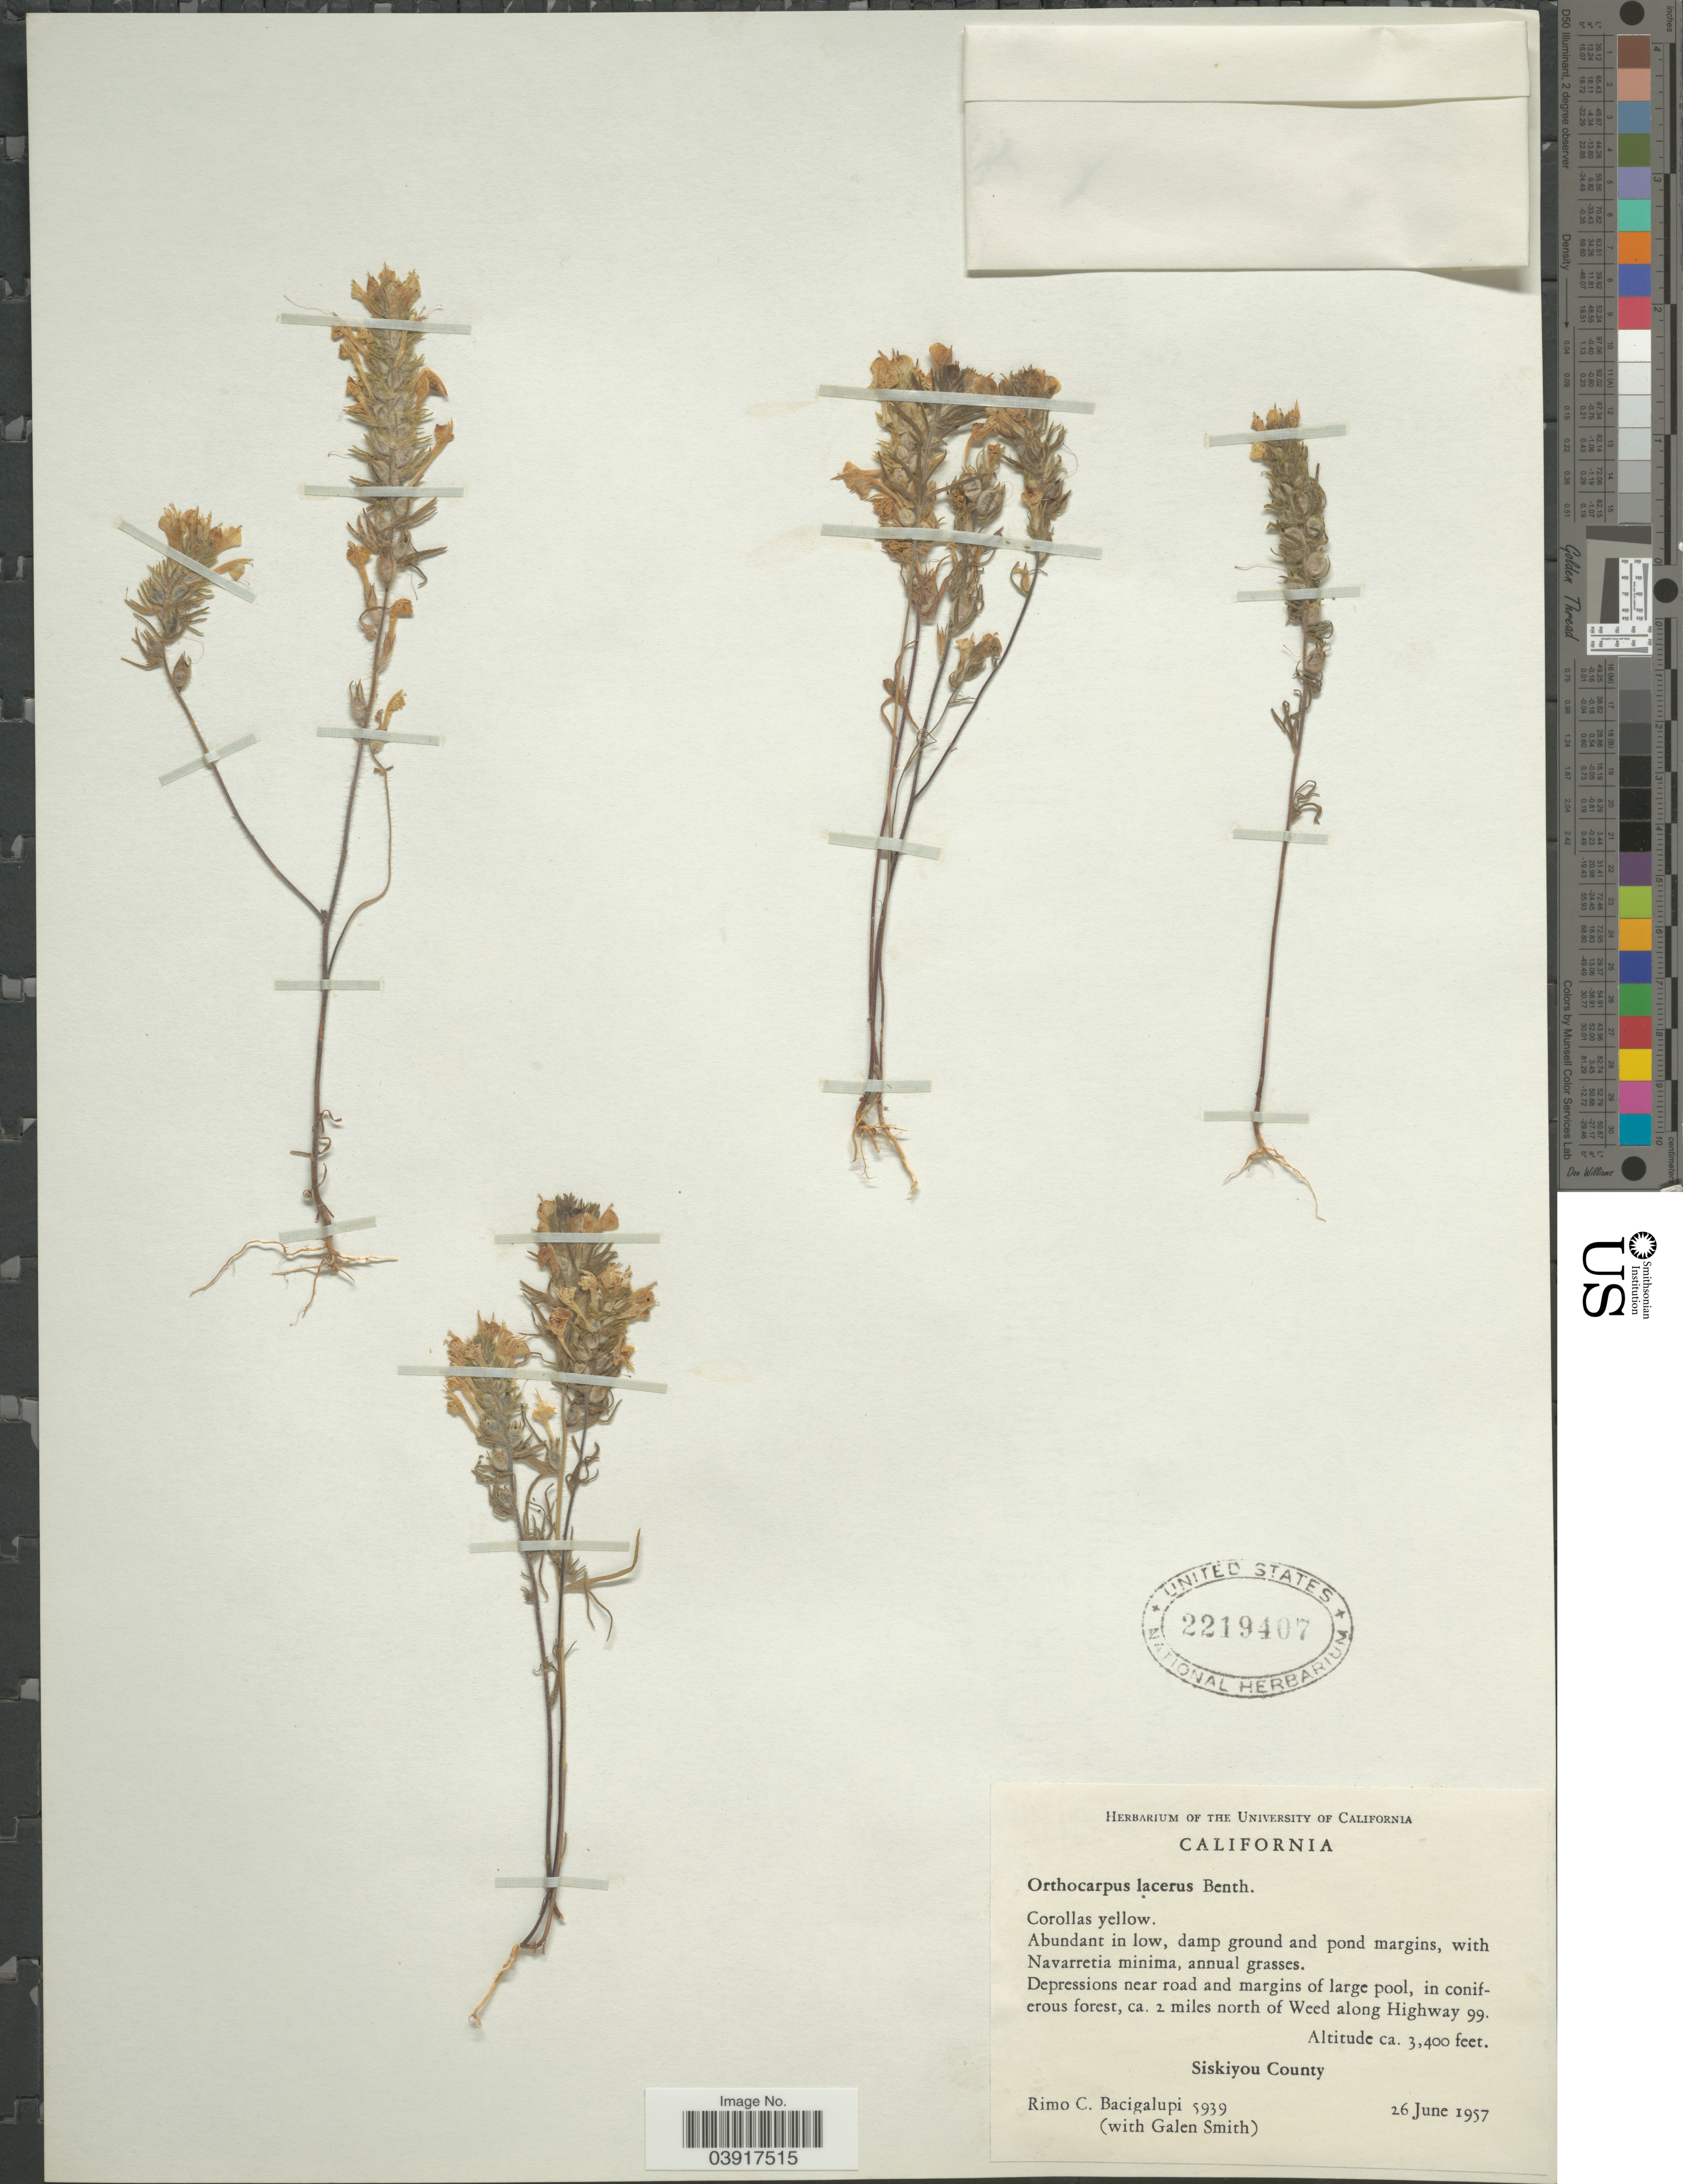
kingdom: Plantae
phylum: Tracheophyta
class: Magnoliopsida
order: Lamiales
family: Orobanchaceae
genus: Orthocarpus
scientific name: Orthocarpus lacerus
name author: Benth.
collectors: R. Bacigalupi & G. Smith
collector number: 5939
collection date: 1957-06-26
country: United States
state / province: California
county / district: Siskiyou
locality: Ca. 2 miles north of Weed along Highway 99. Siskiyou County.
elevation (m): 1036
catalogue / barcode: US 2219407